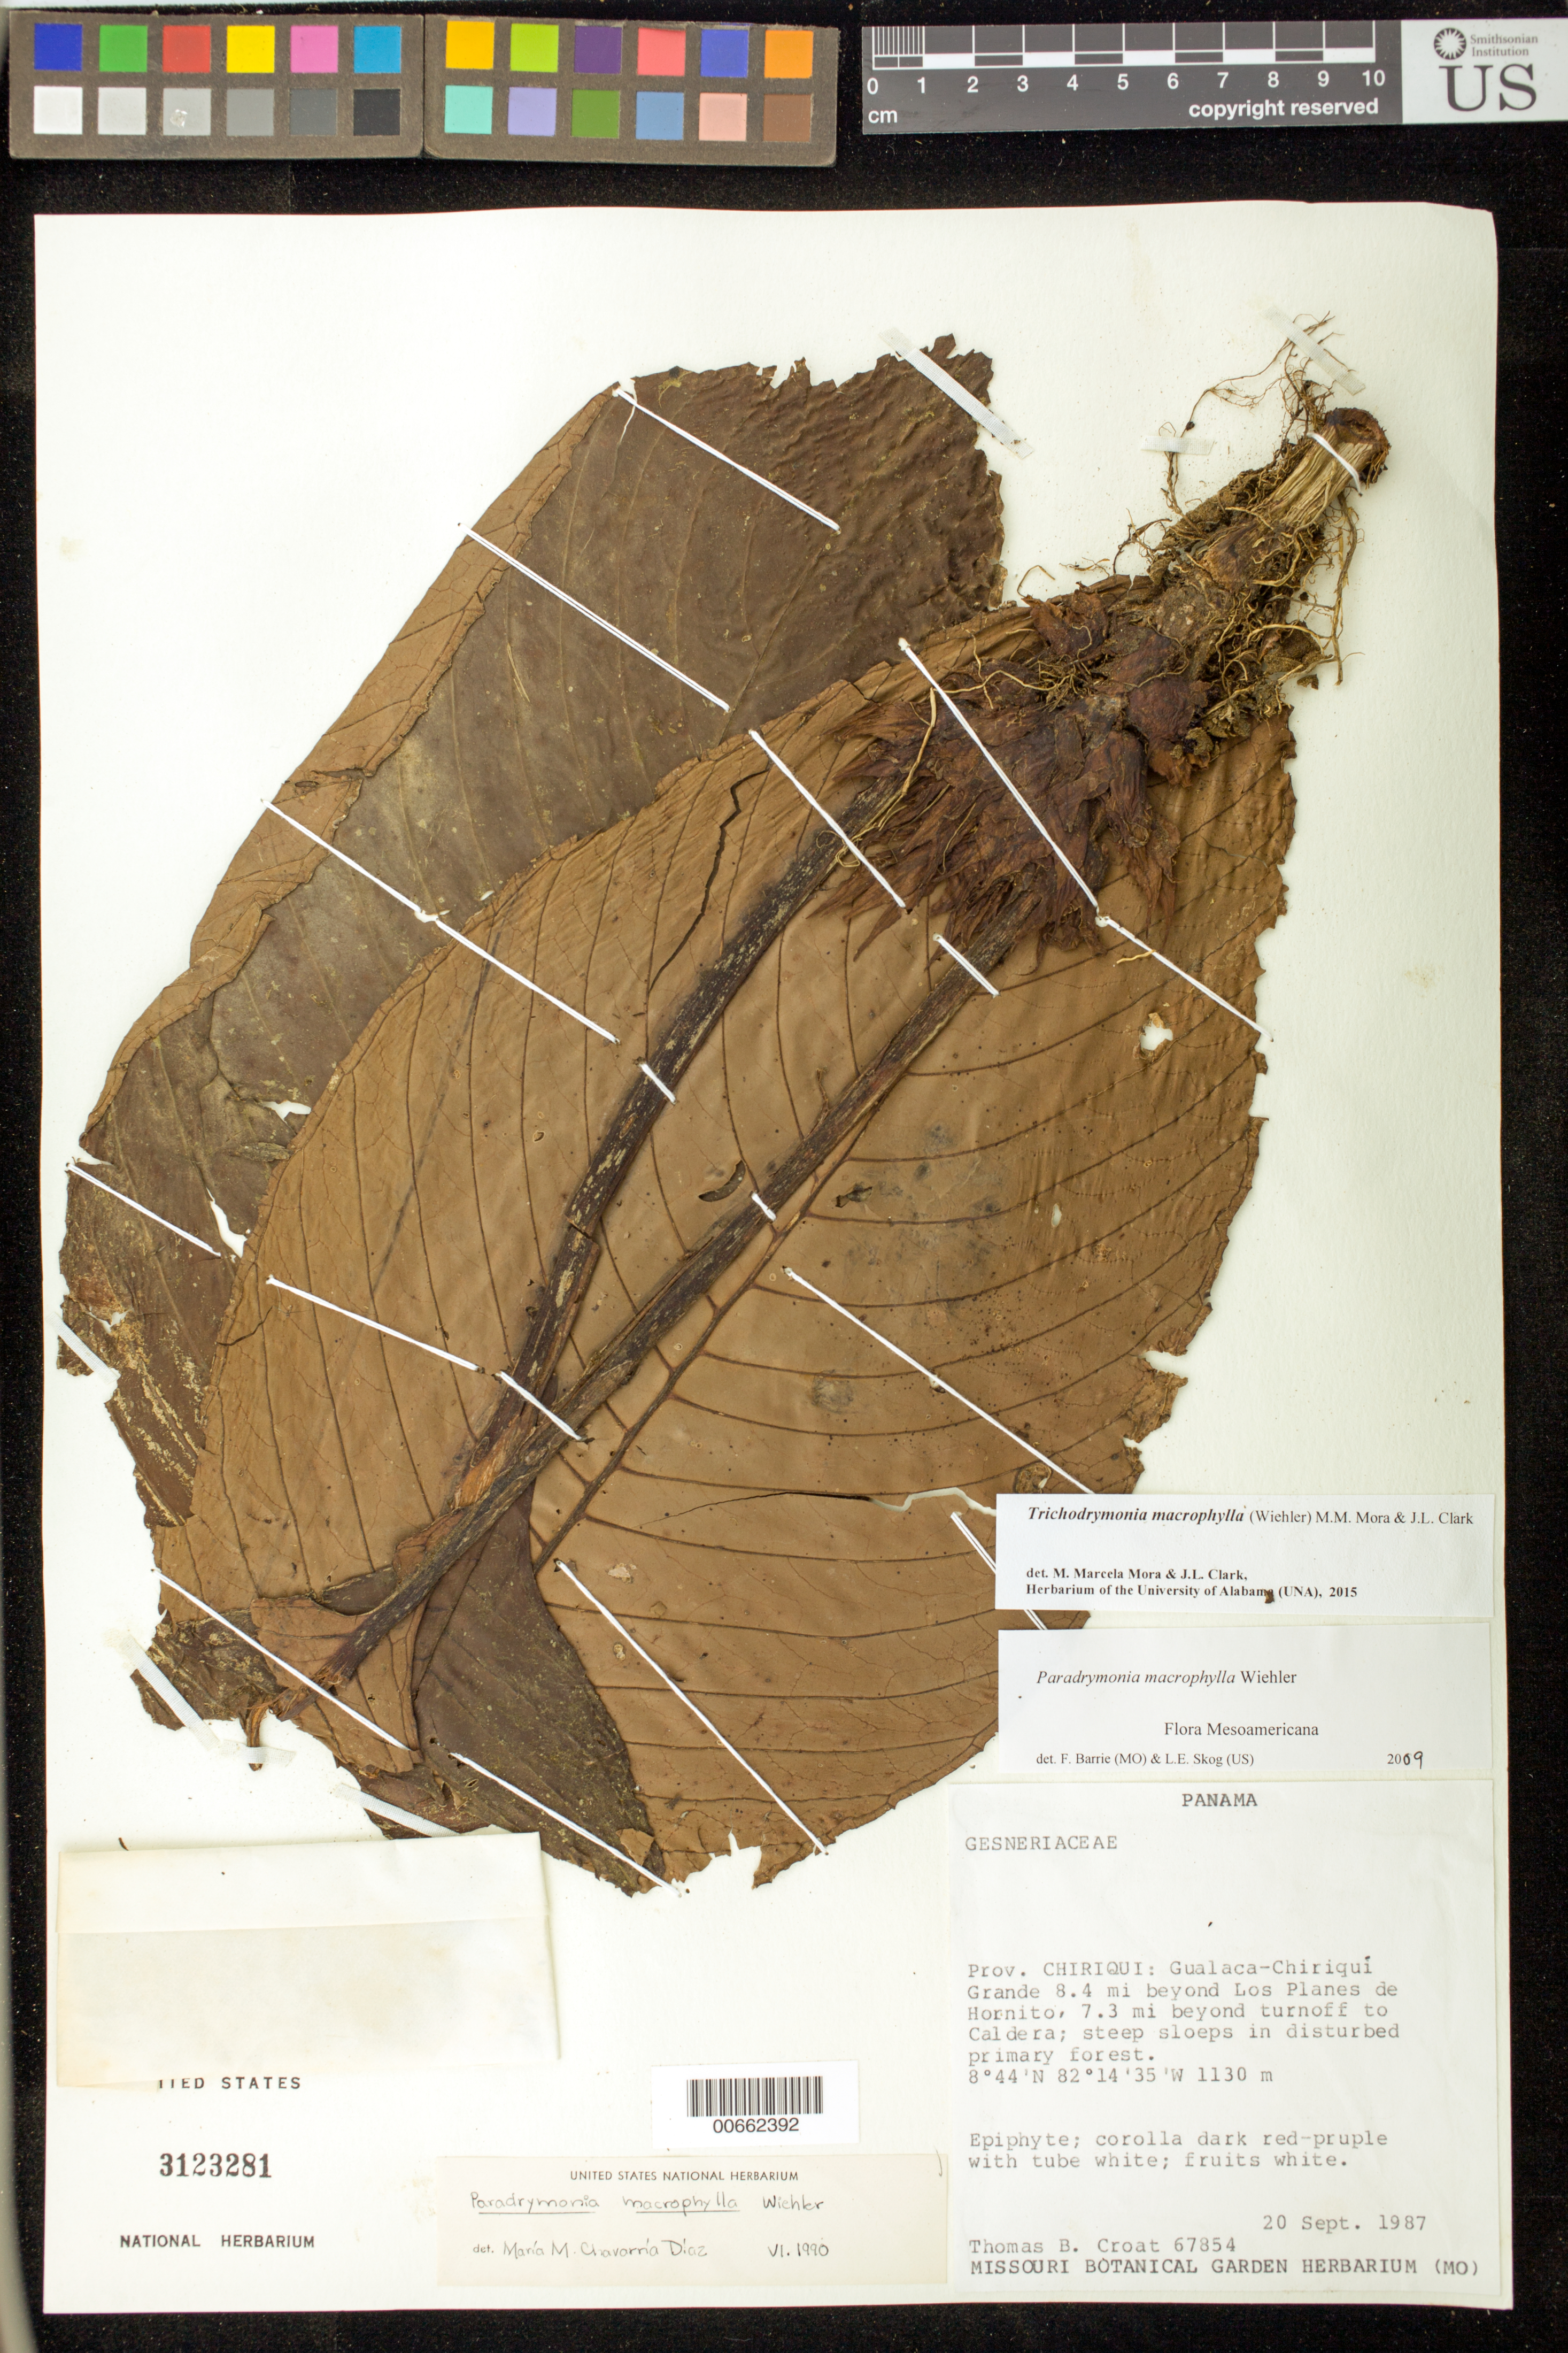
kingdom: Plantae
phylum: Tracheophyta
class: Magnoliopsida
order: Lamiales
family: Gesneriaceae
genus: Trichodrymonia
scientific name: Trichodrymonia macrophylla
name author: (Wiehler) M.M. Mora & J.L. Clark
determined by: Mora, M. M.; Clark, J. L.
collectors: T. B. Croat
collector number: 67854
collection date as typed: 20 Sep 1987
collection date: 1987-09-20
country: Panama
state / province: Chiriquí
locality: Gualaca-Chiriquí Grande 8.4 mi beyond Los Planes de Hornito, 7.3 mi beyond turnoff to Caldera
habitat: Steep slopes in disturbed primary forest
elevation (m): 1130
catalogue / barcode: US 3123281